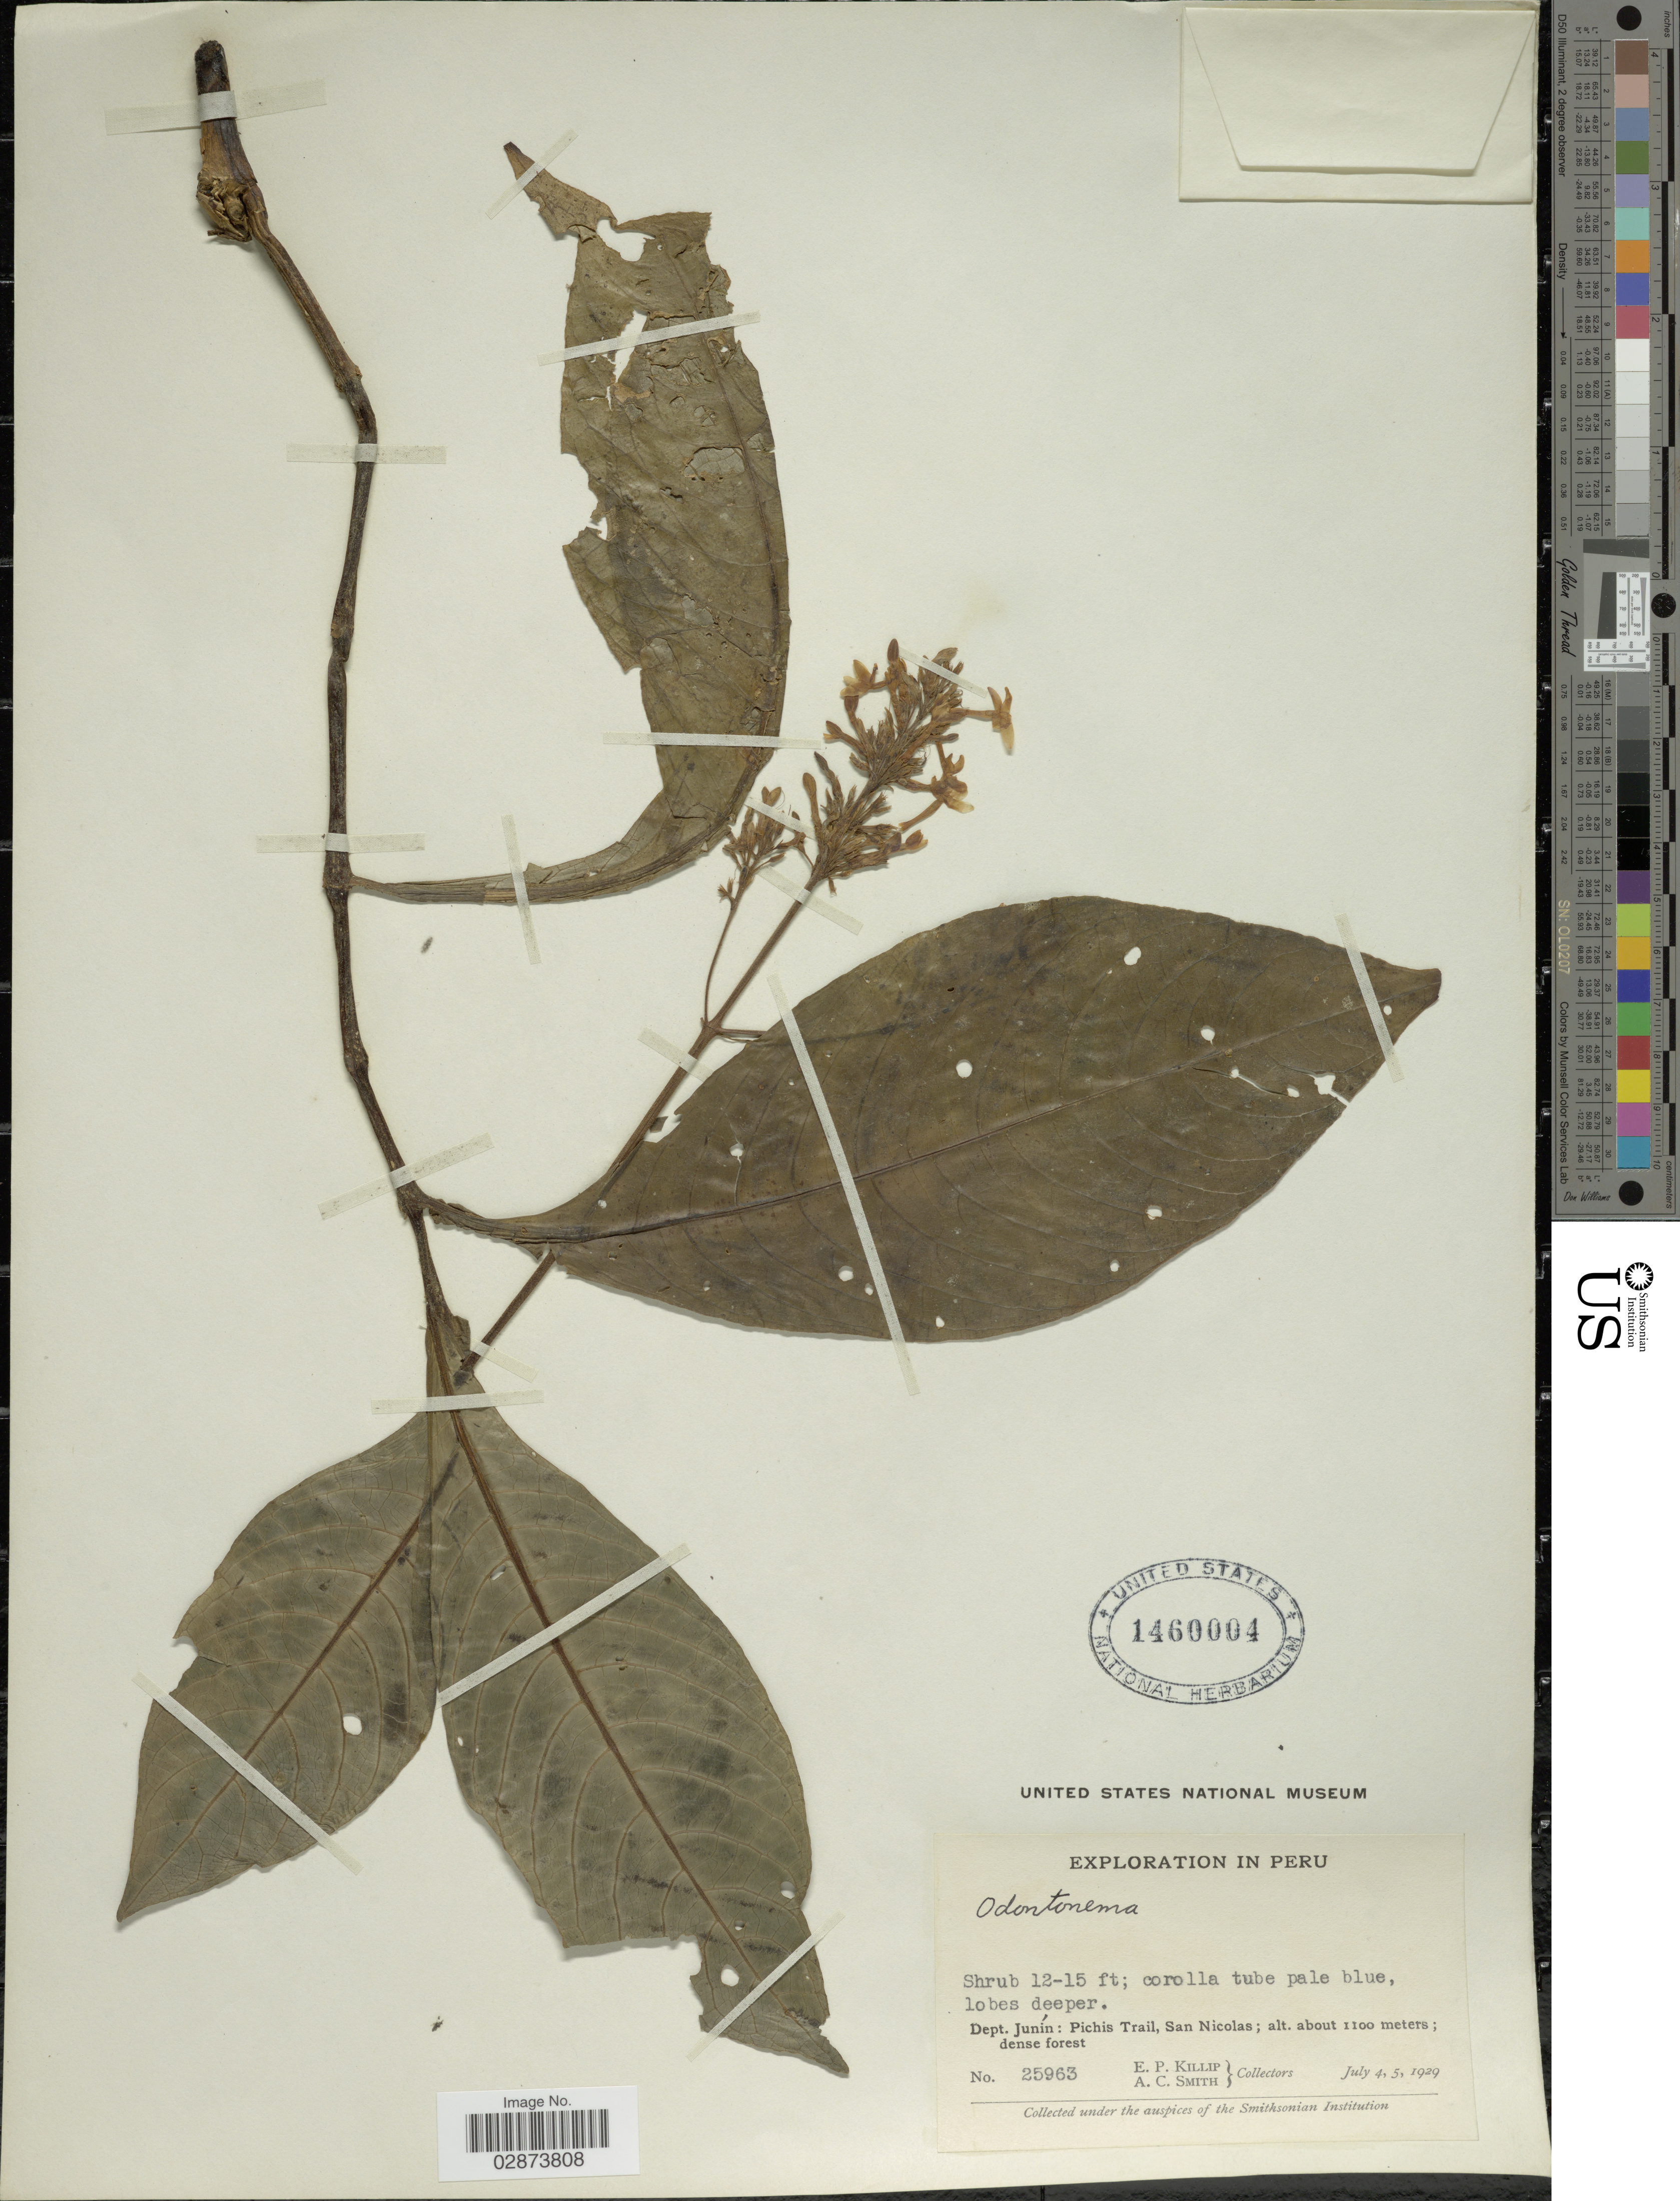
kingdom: Plantae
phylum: Tracheophyta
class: Magnoliopsida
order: Lamiales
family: Acanthaceae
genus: Pulchranthus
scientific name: Pulchranthus adenostachyus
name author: (Lindau) V.M. Baum et al.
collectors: E. P. Killip & A. C. Smith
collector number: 25963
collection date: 1929-07-04/1929-07-05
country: Peru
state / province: Junín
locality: Dept. Junín: Pichis Trail, San Nicolas.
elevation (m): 1100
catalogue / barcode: US 1460004